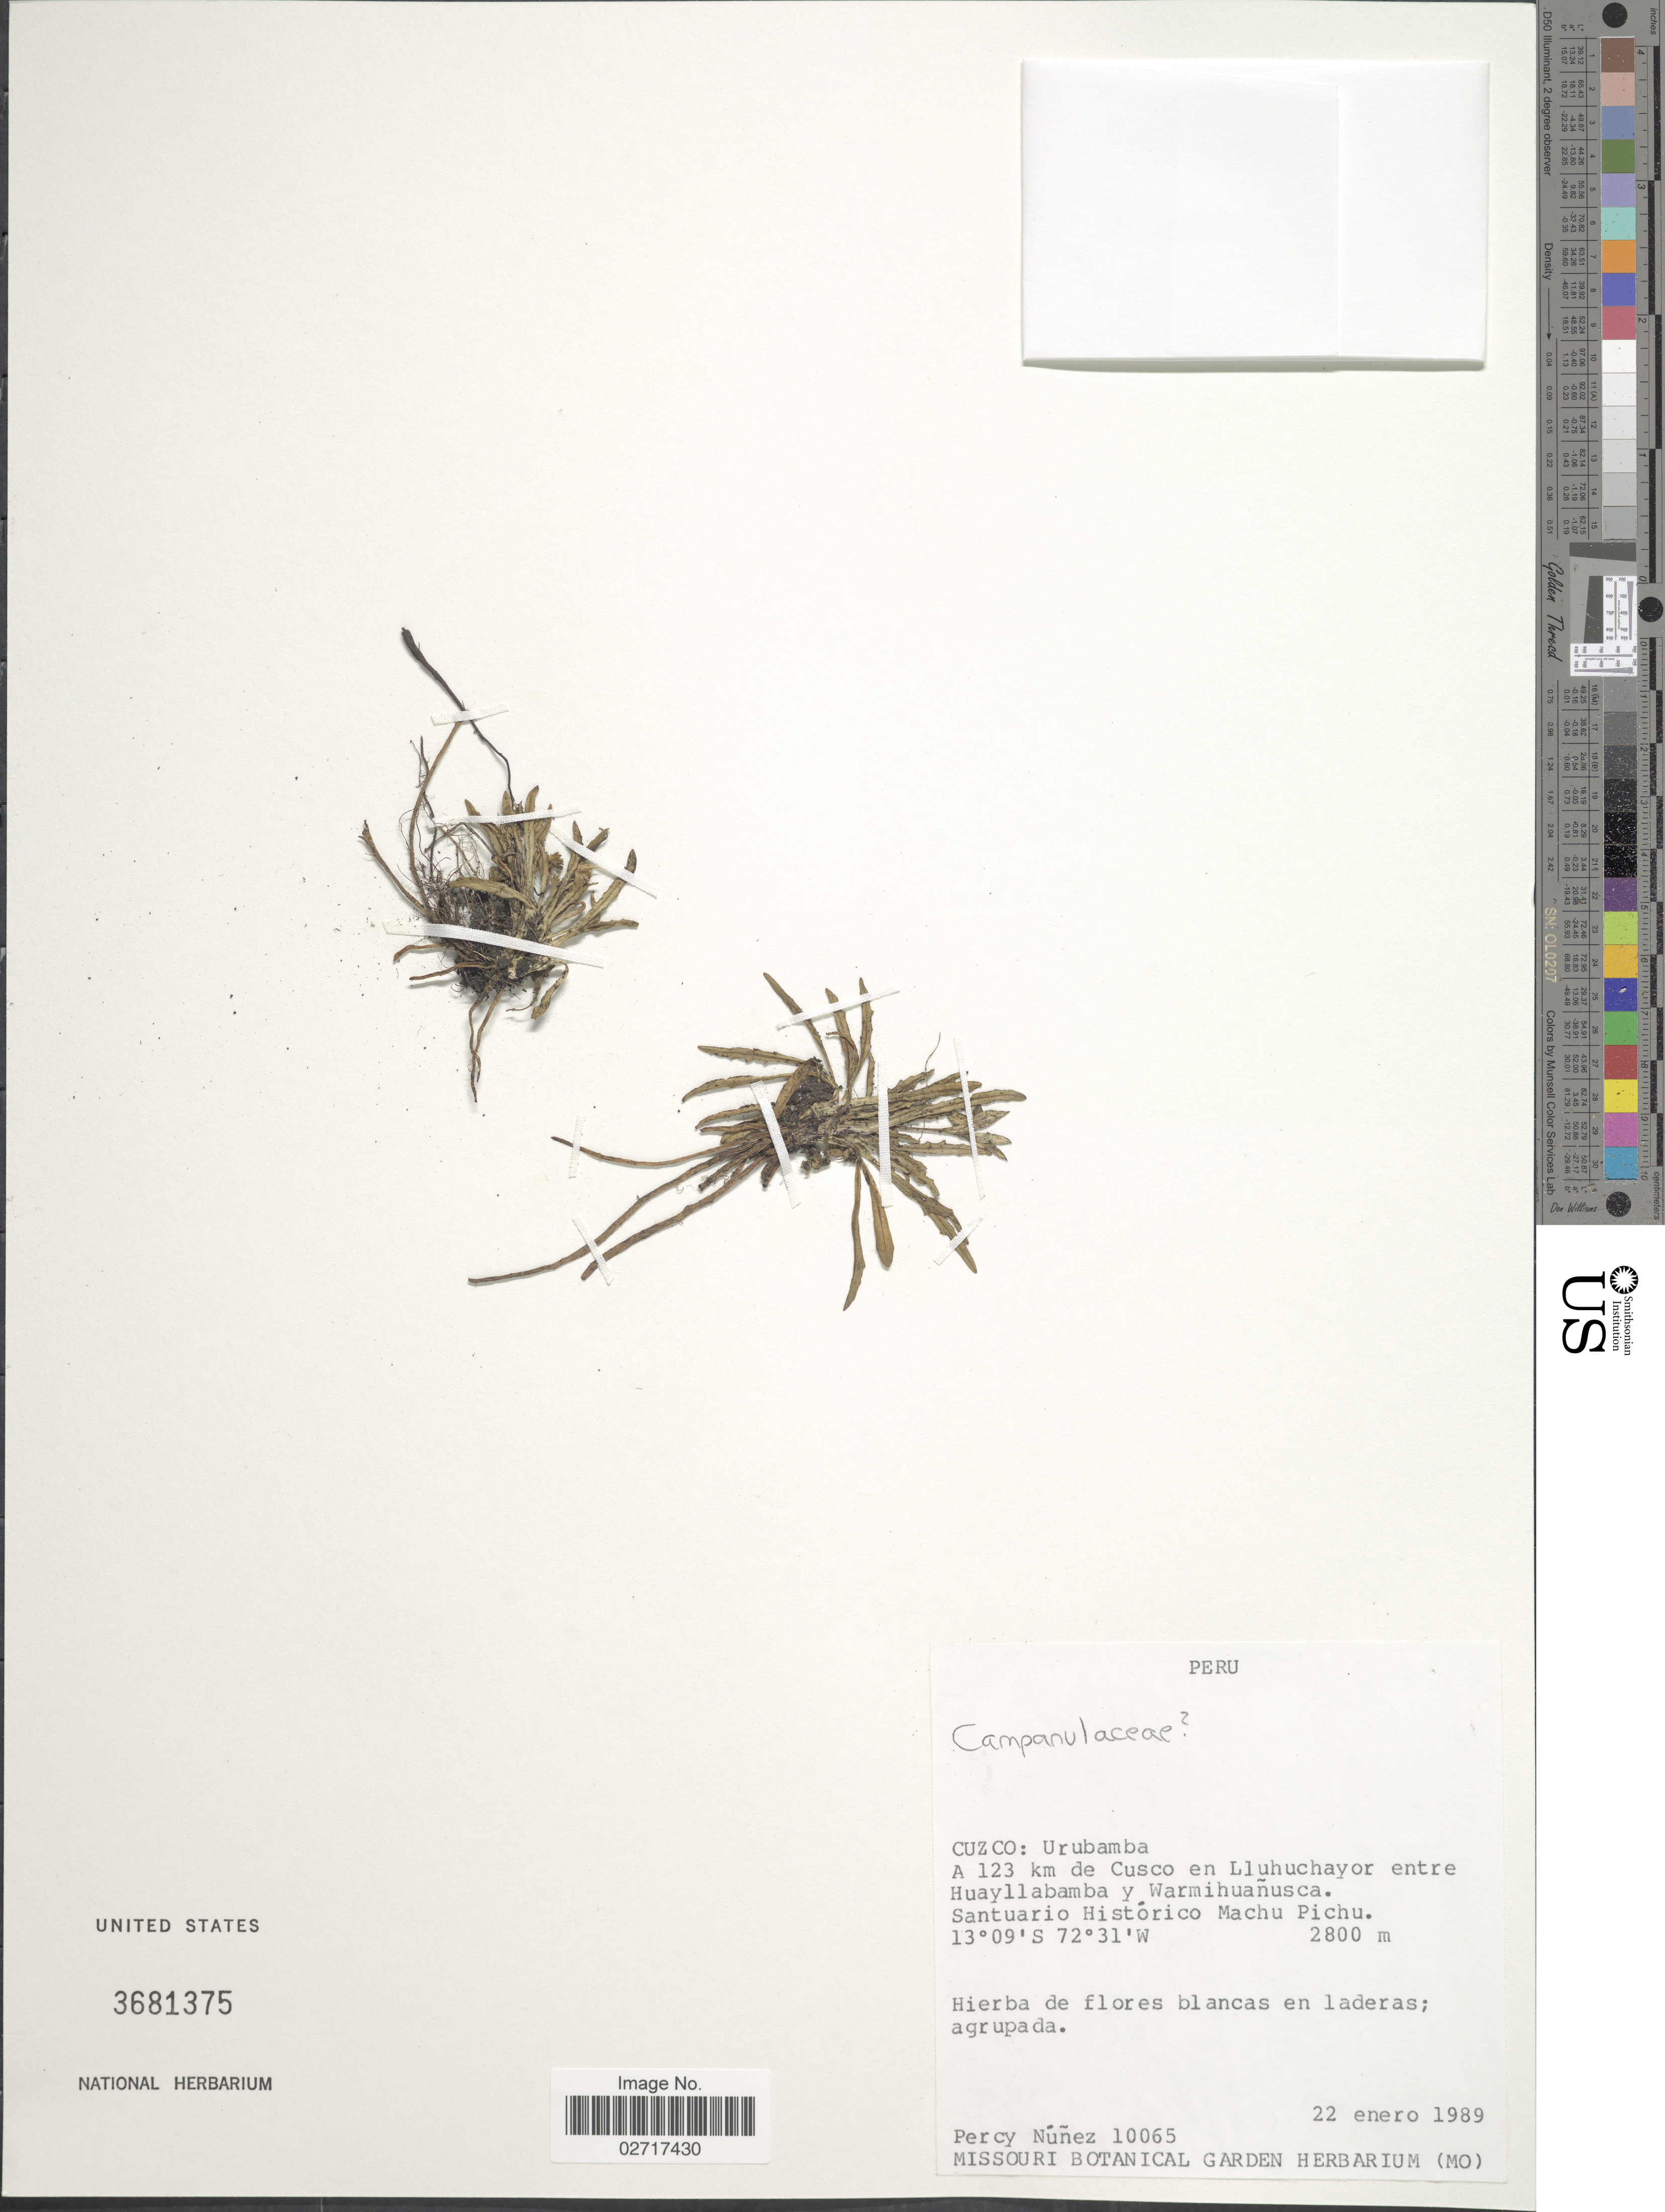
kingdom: Plantae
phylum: Tracheophyta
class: Magnoliopsida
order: Asterales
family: Campanulaceae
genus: Lysipomia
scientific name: Lysipomia sp.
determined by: Lagomarsino, L. P.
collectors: P. Nuñez V.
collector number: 10065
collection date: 1989-01-22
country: Peru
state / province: Cusco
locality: Cuzco: Urubamba. A 123 km de Cusco en Lluhuchayor entre Huayllabamba y Warmihuañusca. Santuario Histórico Machu Picchu.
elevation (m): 2800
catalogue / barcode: US 3681375